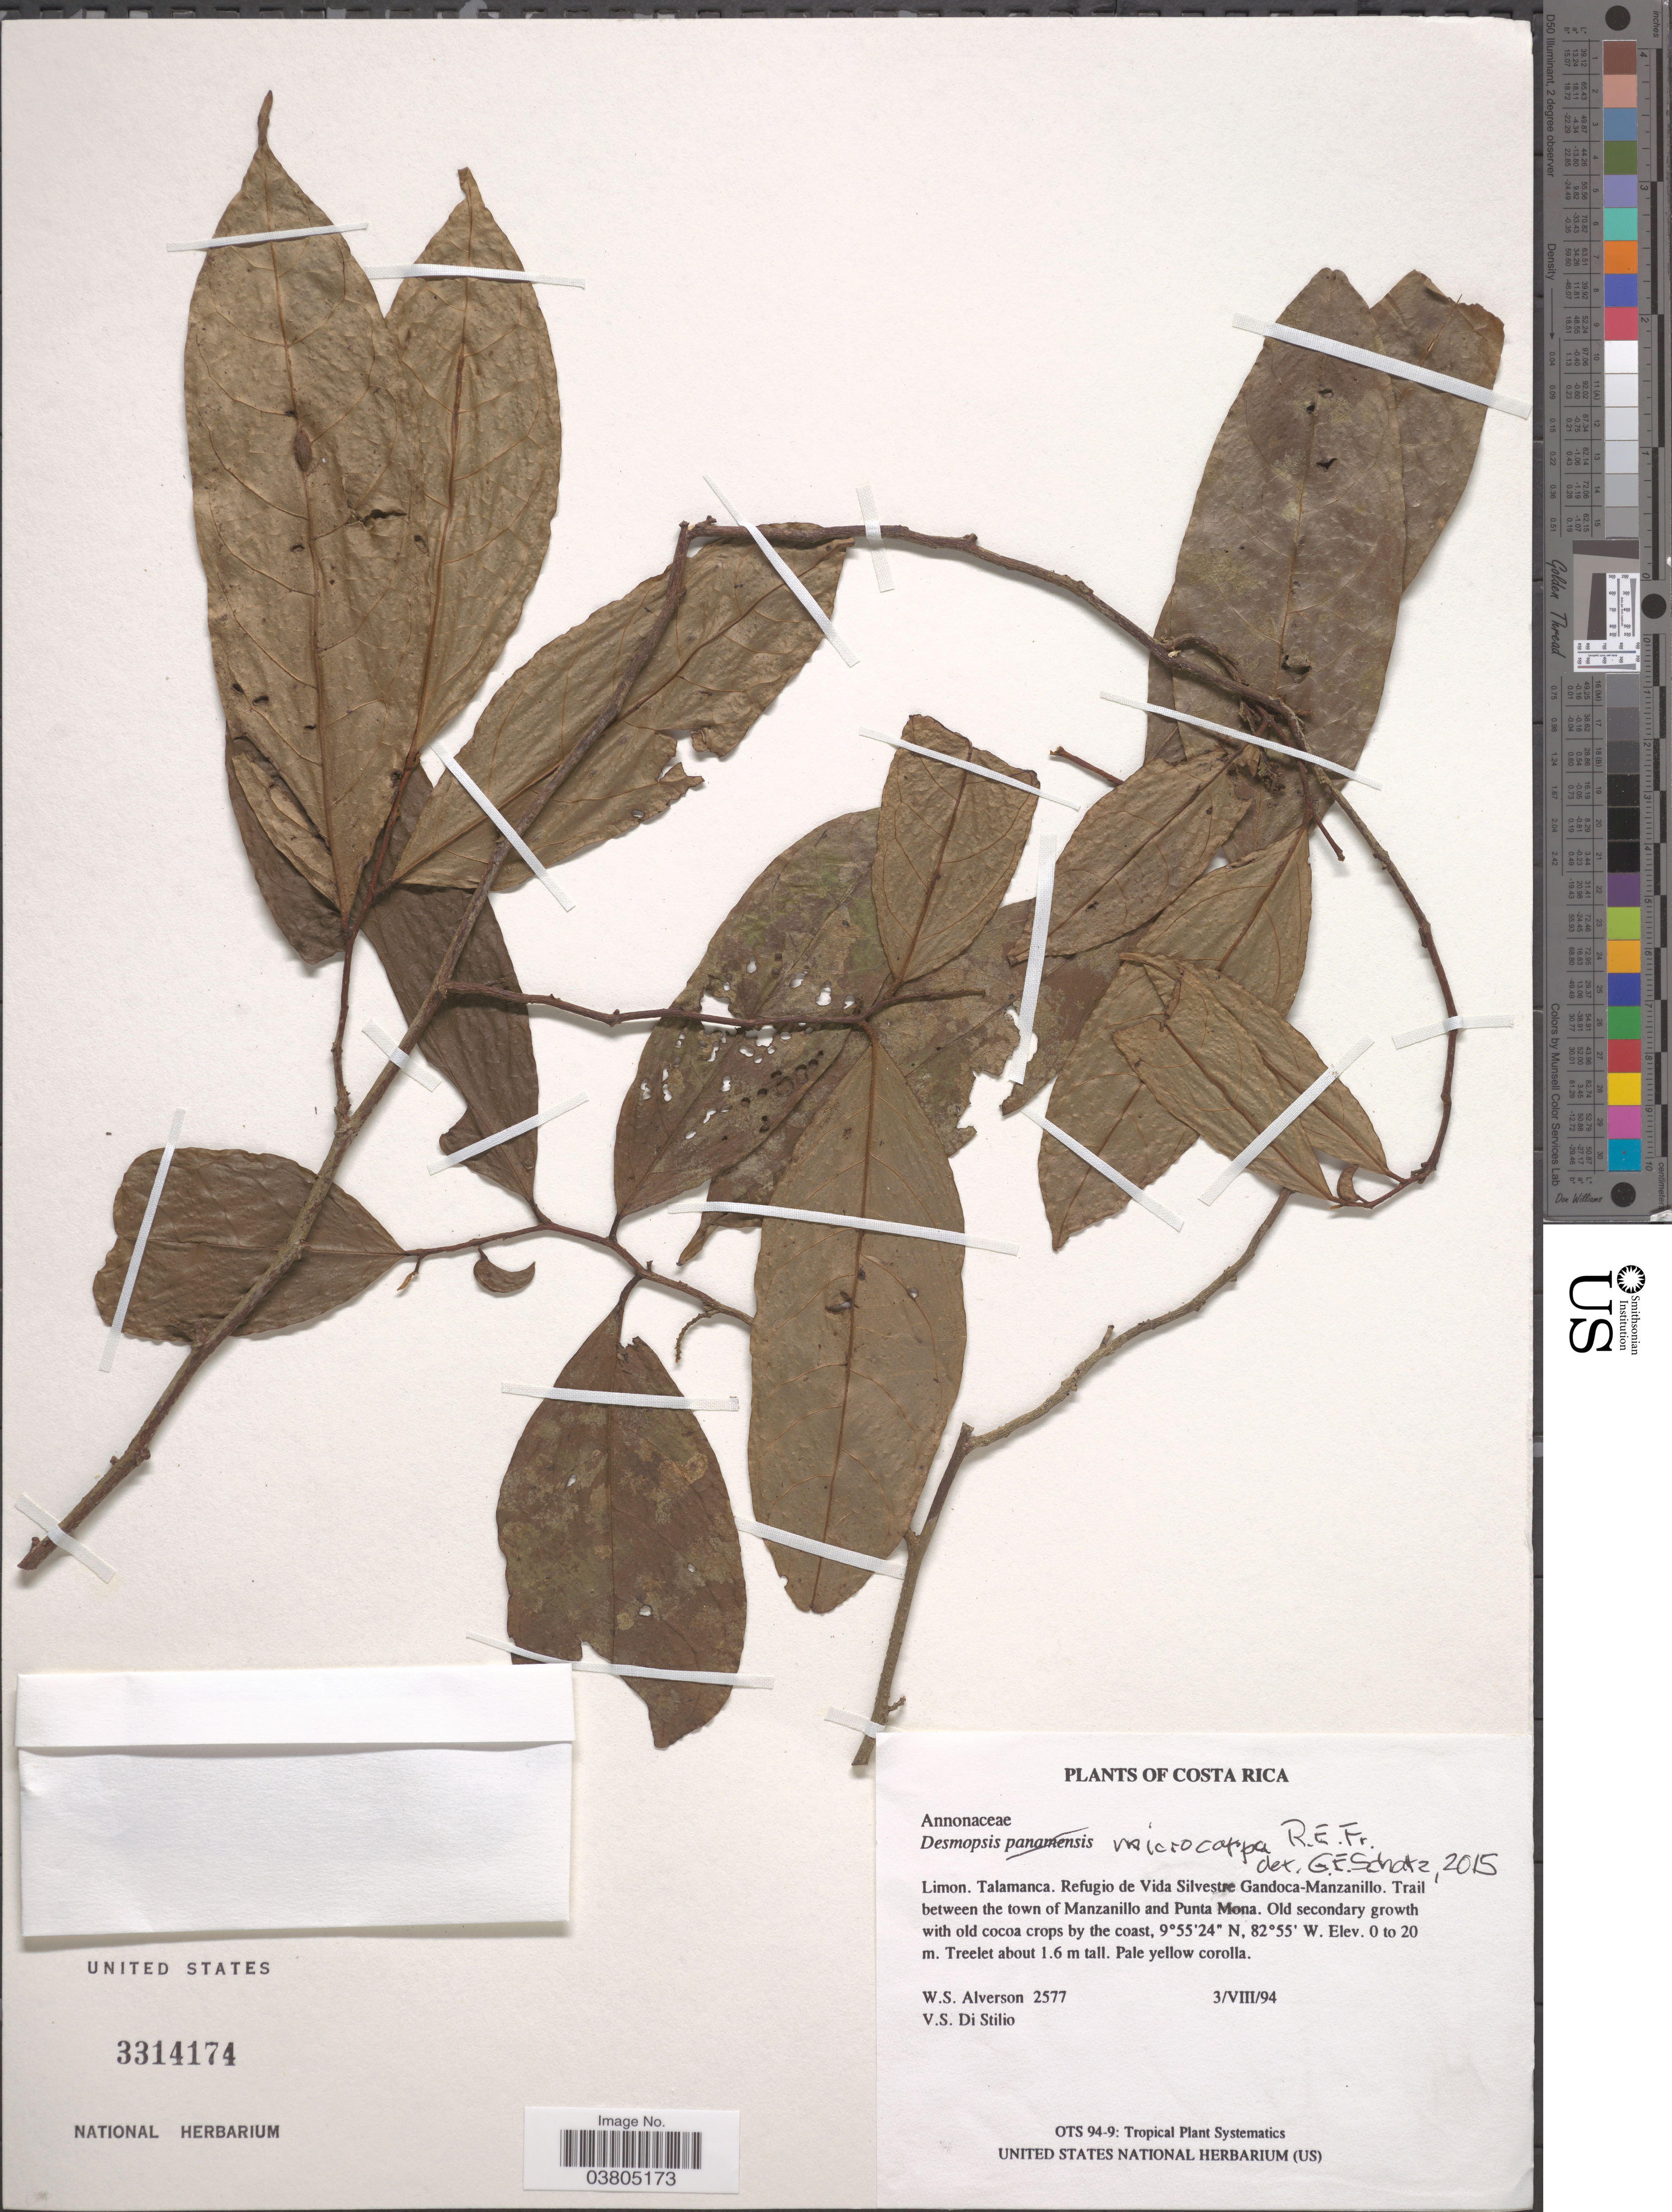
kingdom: Plantae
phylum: Tracheophyta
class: Magnoliopsida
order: Magnoliales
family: Annonaceae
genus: Desmopsis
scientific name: Desmopsis microcarpa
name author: R.E. Fr.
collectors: W. S. Alverson & V. Di Stilio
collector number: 2577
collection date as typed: Transcribed d/m/y: 3/8/94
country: Costa Rica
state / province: Limón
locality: Talamanca. Refugio de Vida Silvestre Gandoca-Manzanillo. Trail between the town of Manzanillo and Punta Mona.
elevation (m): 0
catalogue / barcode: US 3314174